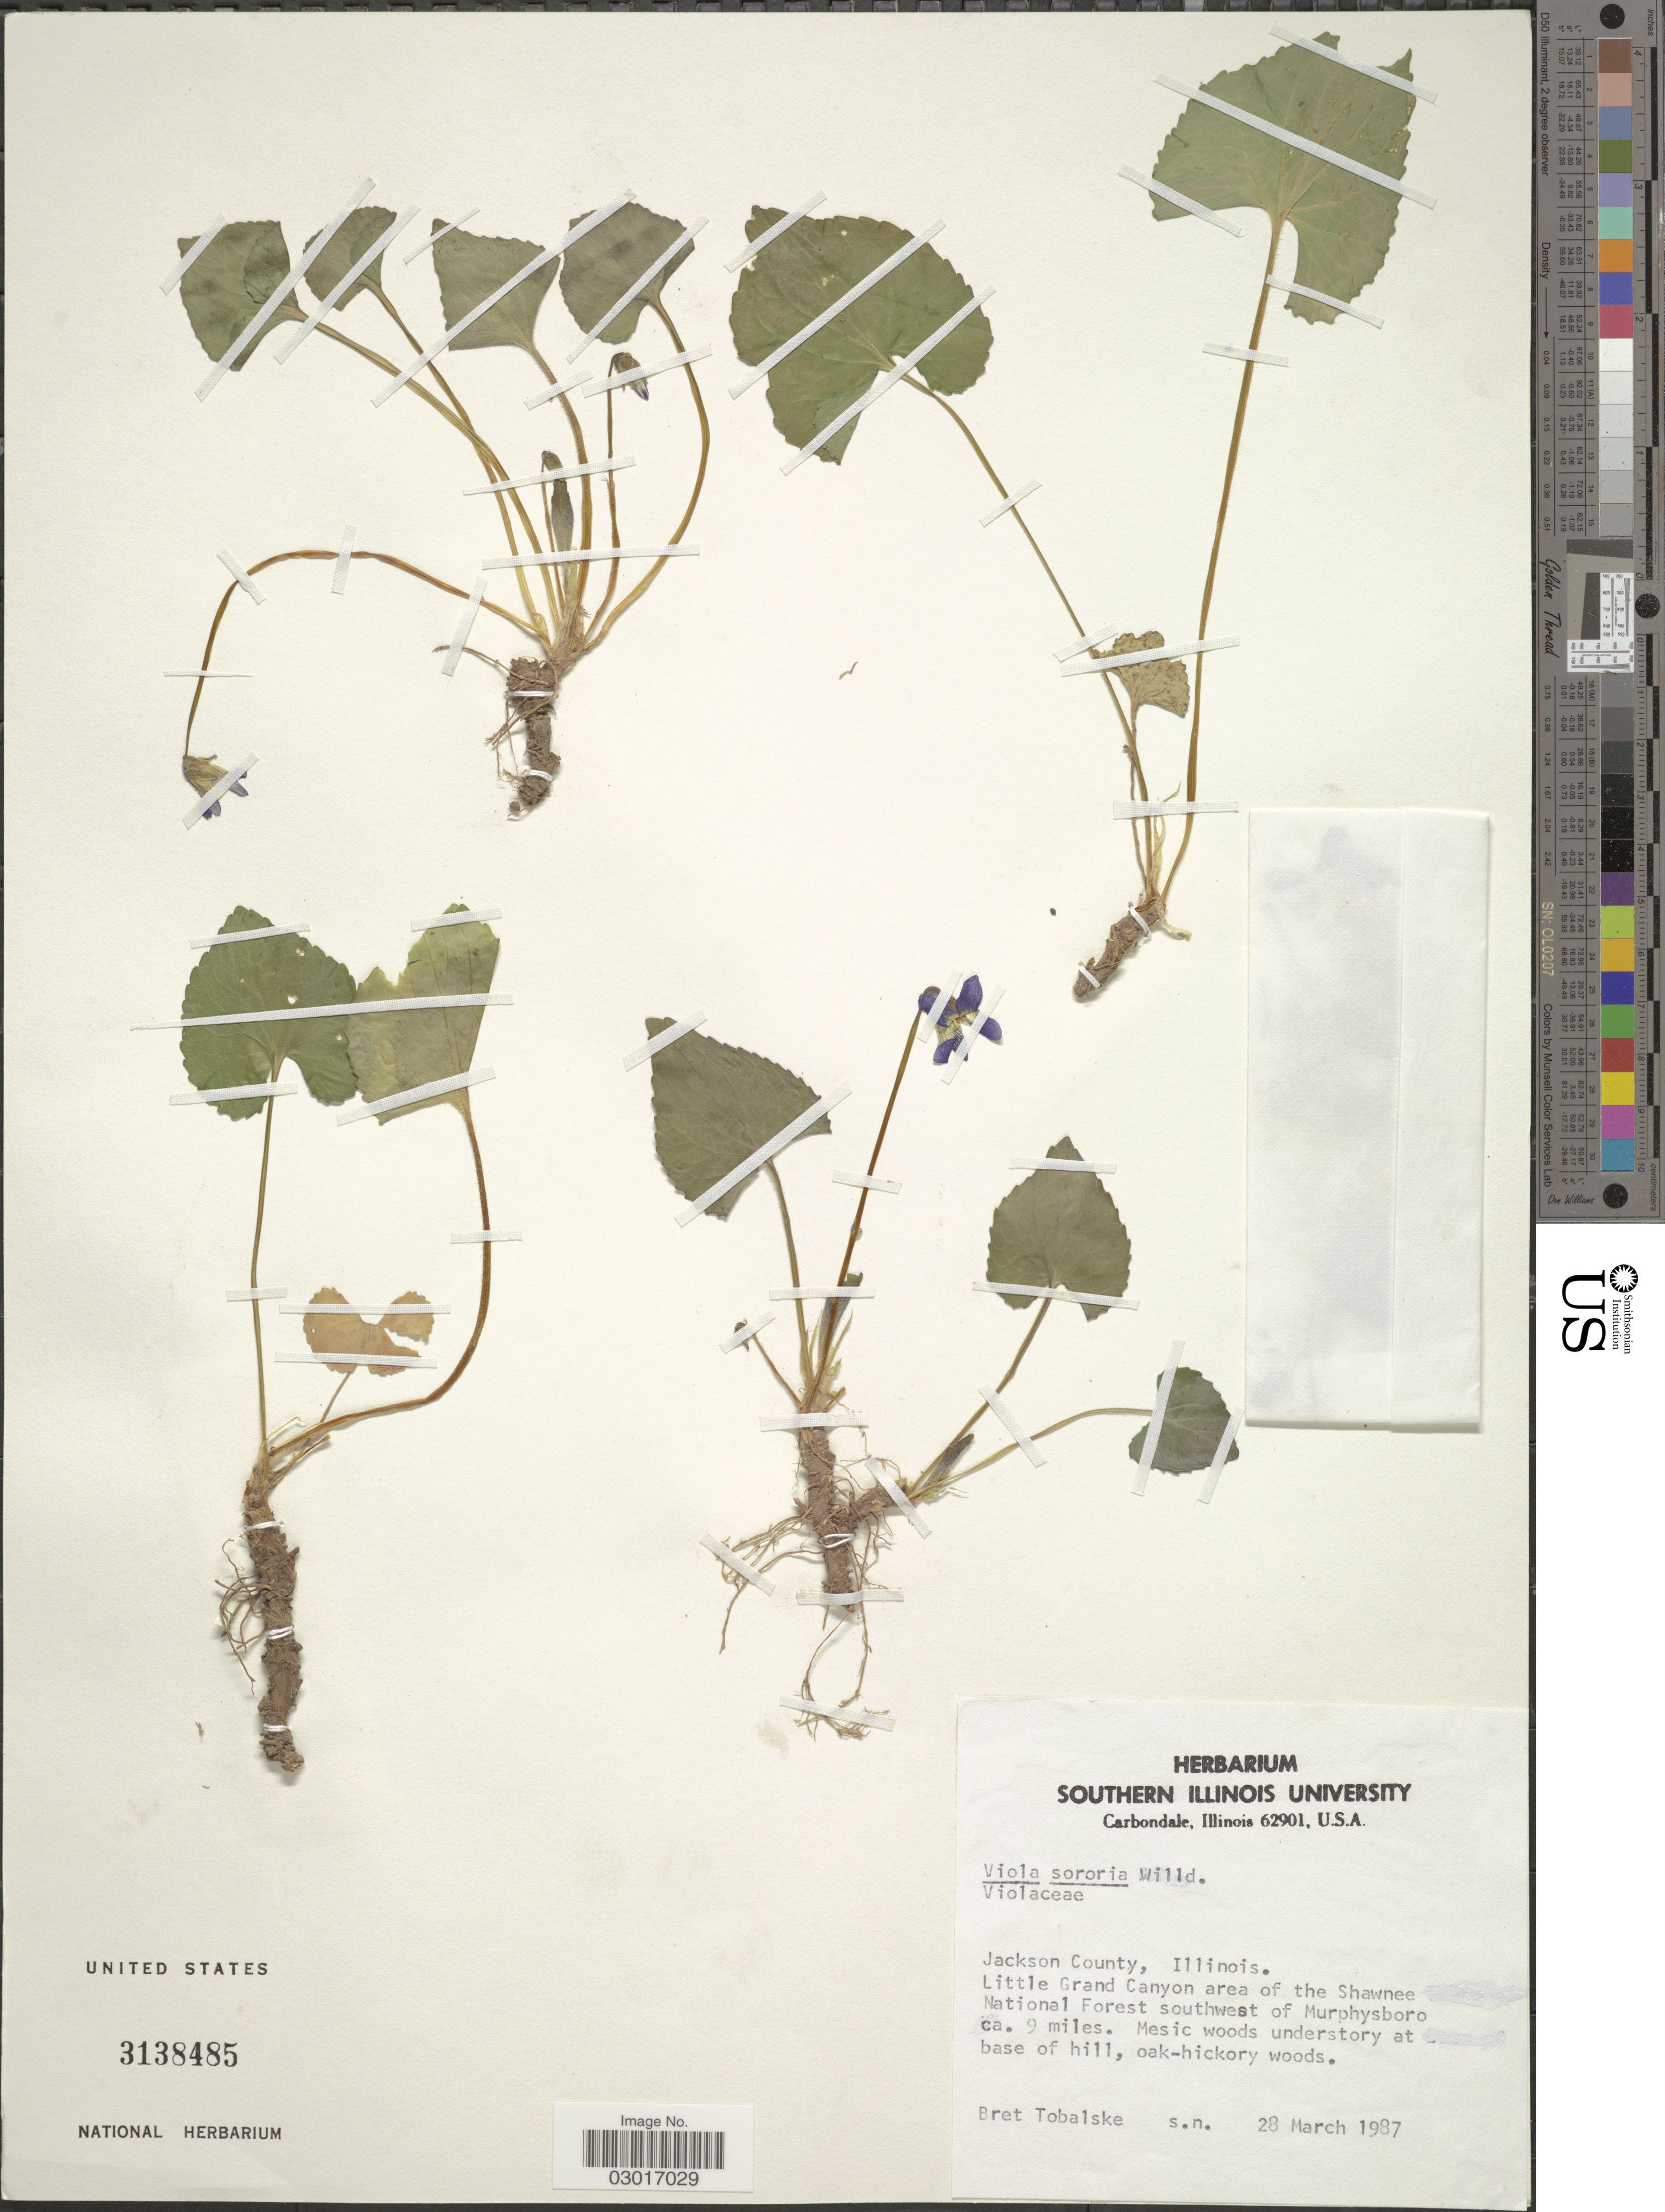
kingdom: Plantae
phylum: Tracheophyta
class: Magnoliopsida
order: Malpighiales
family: Violaceae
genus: Viola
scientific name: Viola sororia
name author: Willd.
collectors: B. Tobalske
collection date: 1987-03-28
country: United States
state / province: Illinois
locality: Jackson County, Little Grand Canyon area of the Shawnee National Forest southwest of Murphysboro ca. 9 miles.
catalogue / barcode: US 3138485